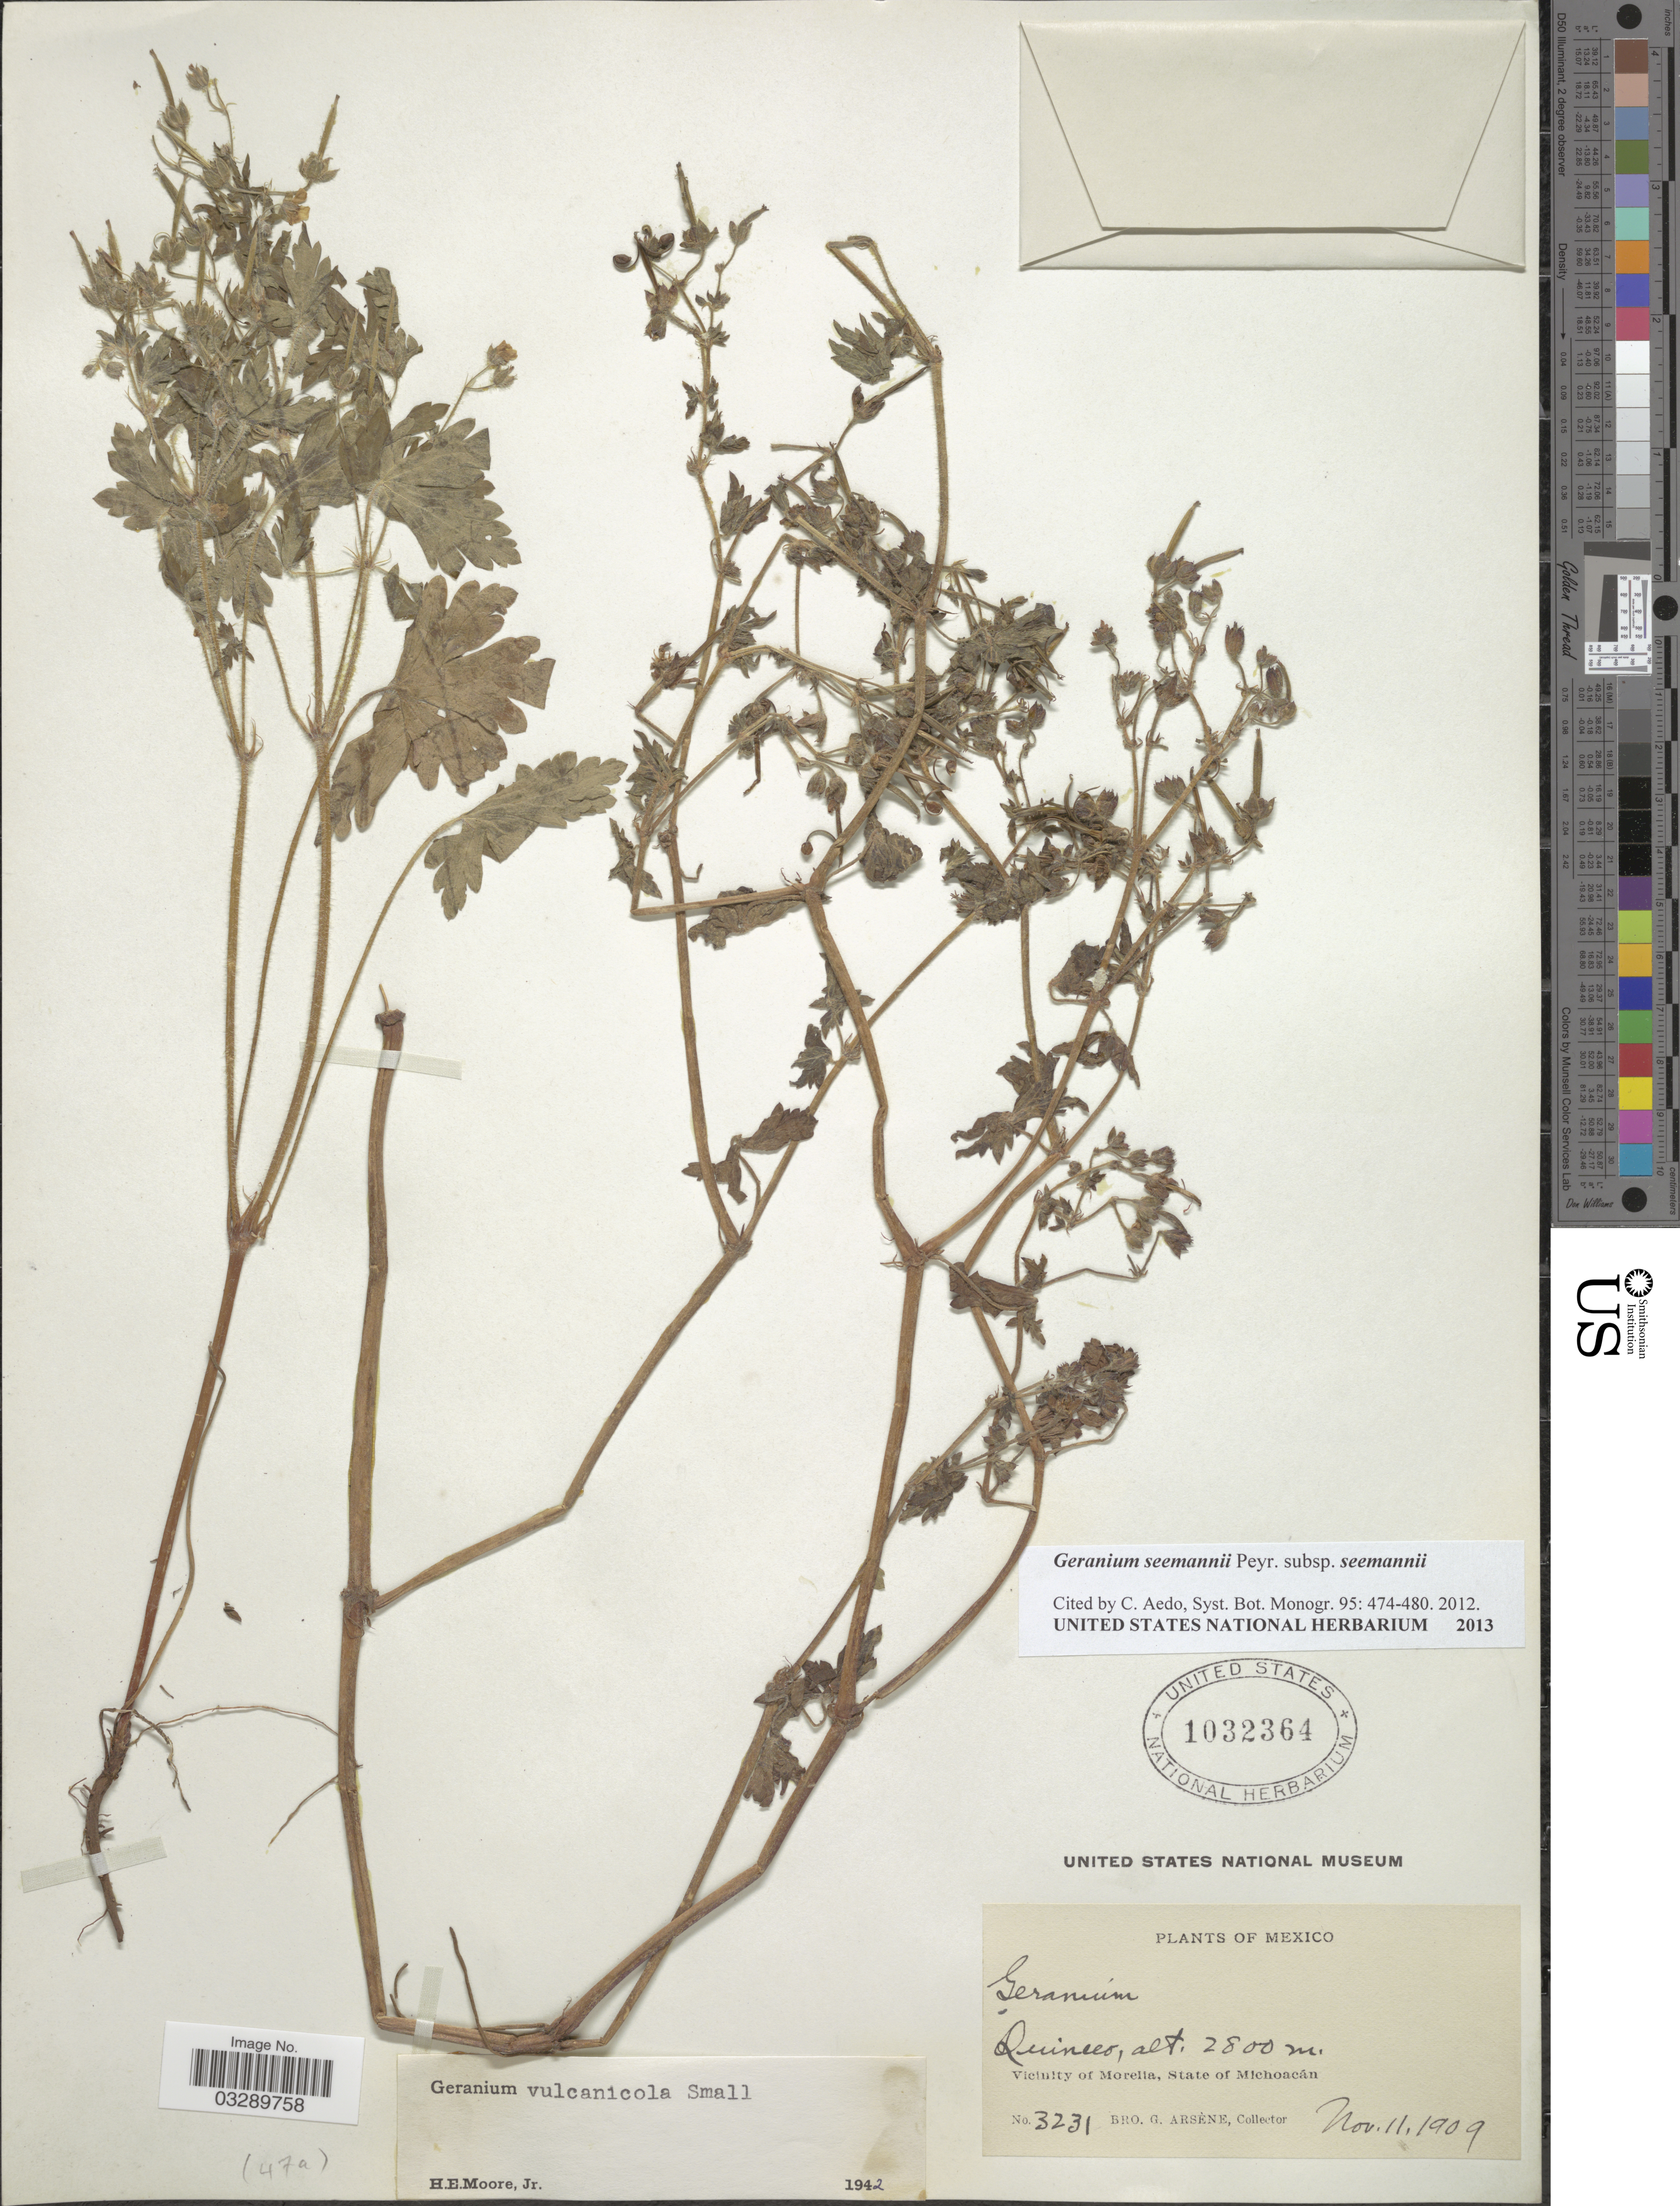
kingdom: Plantae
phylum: Tracheophyta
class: Magnoliopsida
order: Geraniales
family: Geraniaceae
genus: Geranium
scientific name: Geranium seemannii subsp. seemannii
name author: Peyr.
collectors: Bro. G. Arsène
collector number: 3231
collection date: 1909-11-11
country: Mexico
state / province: Michoacán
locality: Quinceo, Vicinity of Morelia.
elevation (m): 2800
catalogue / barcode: US 1032364